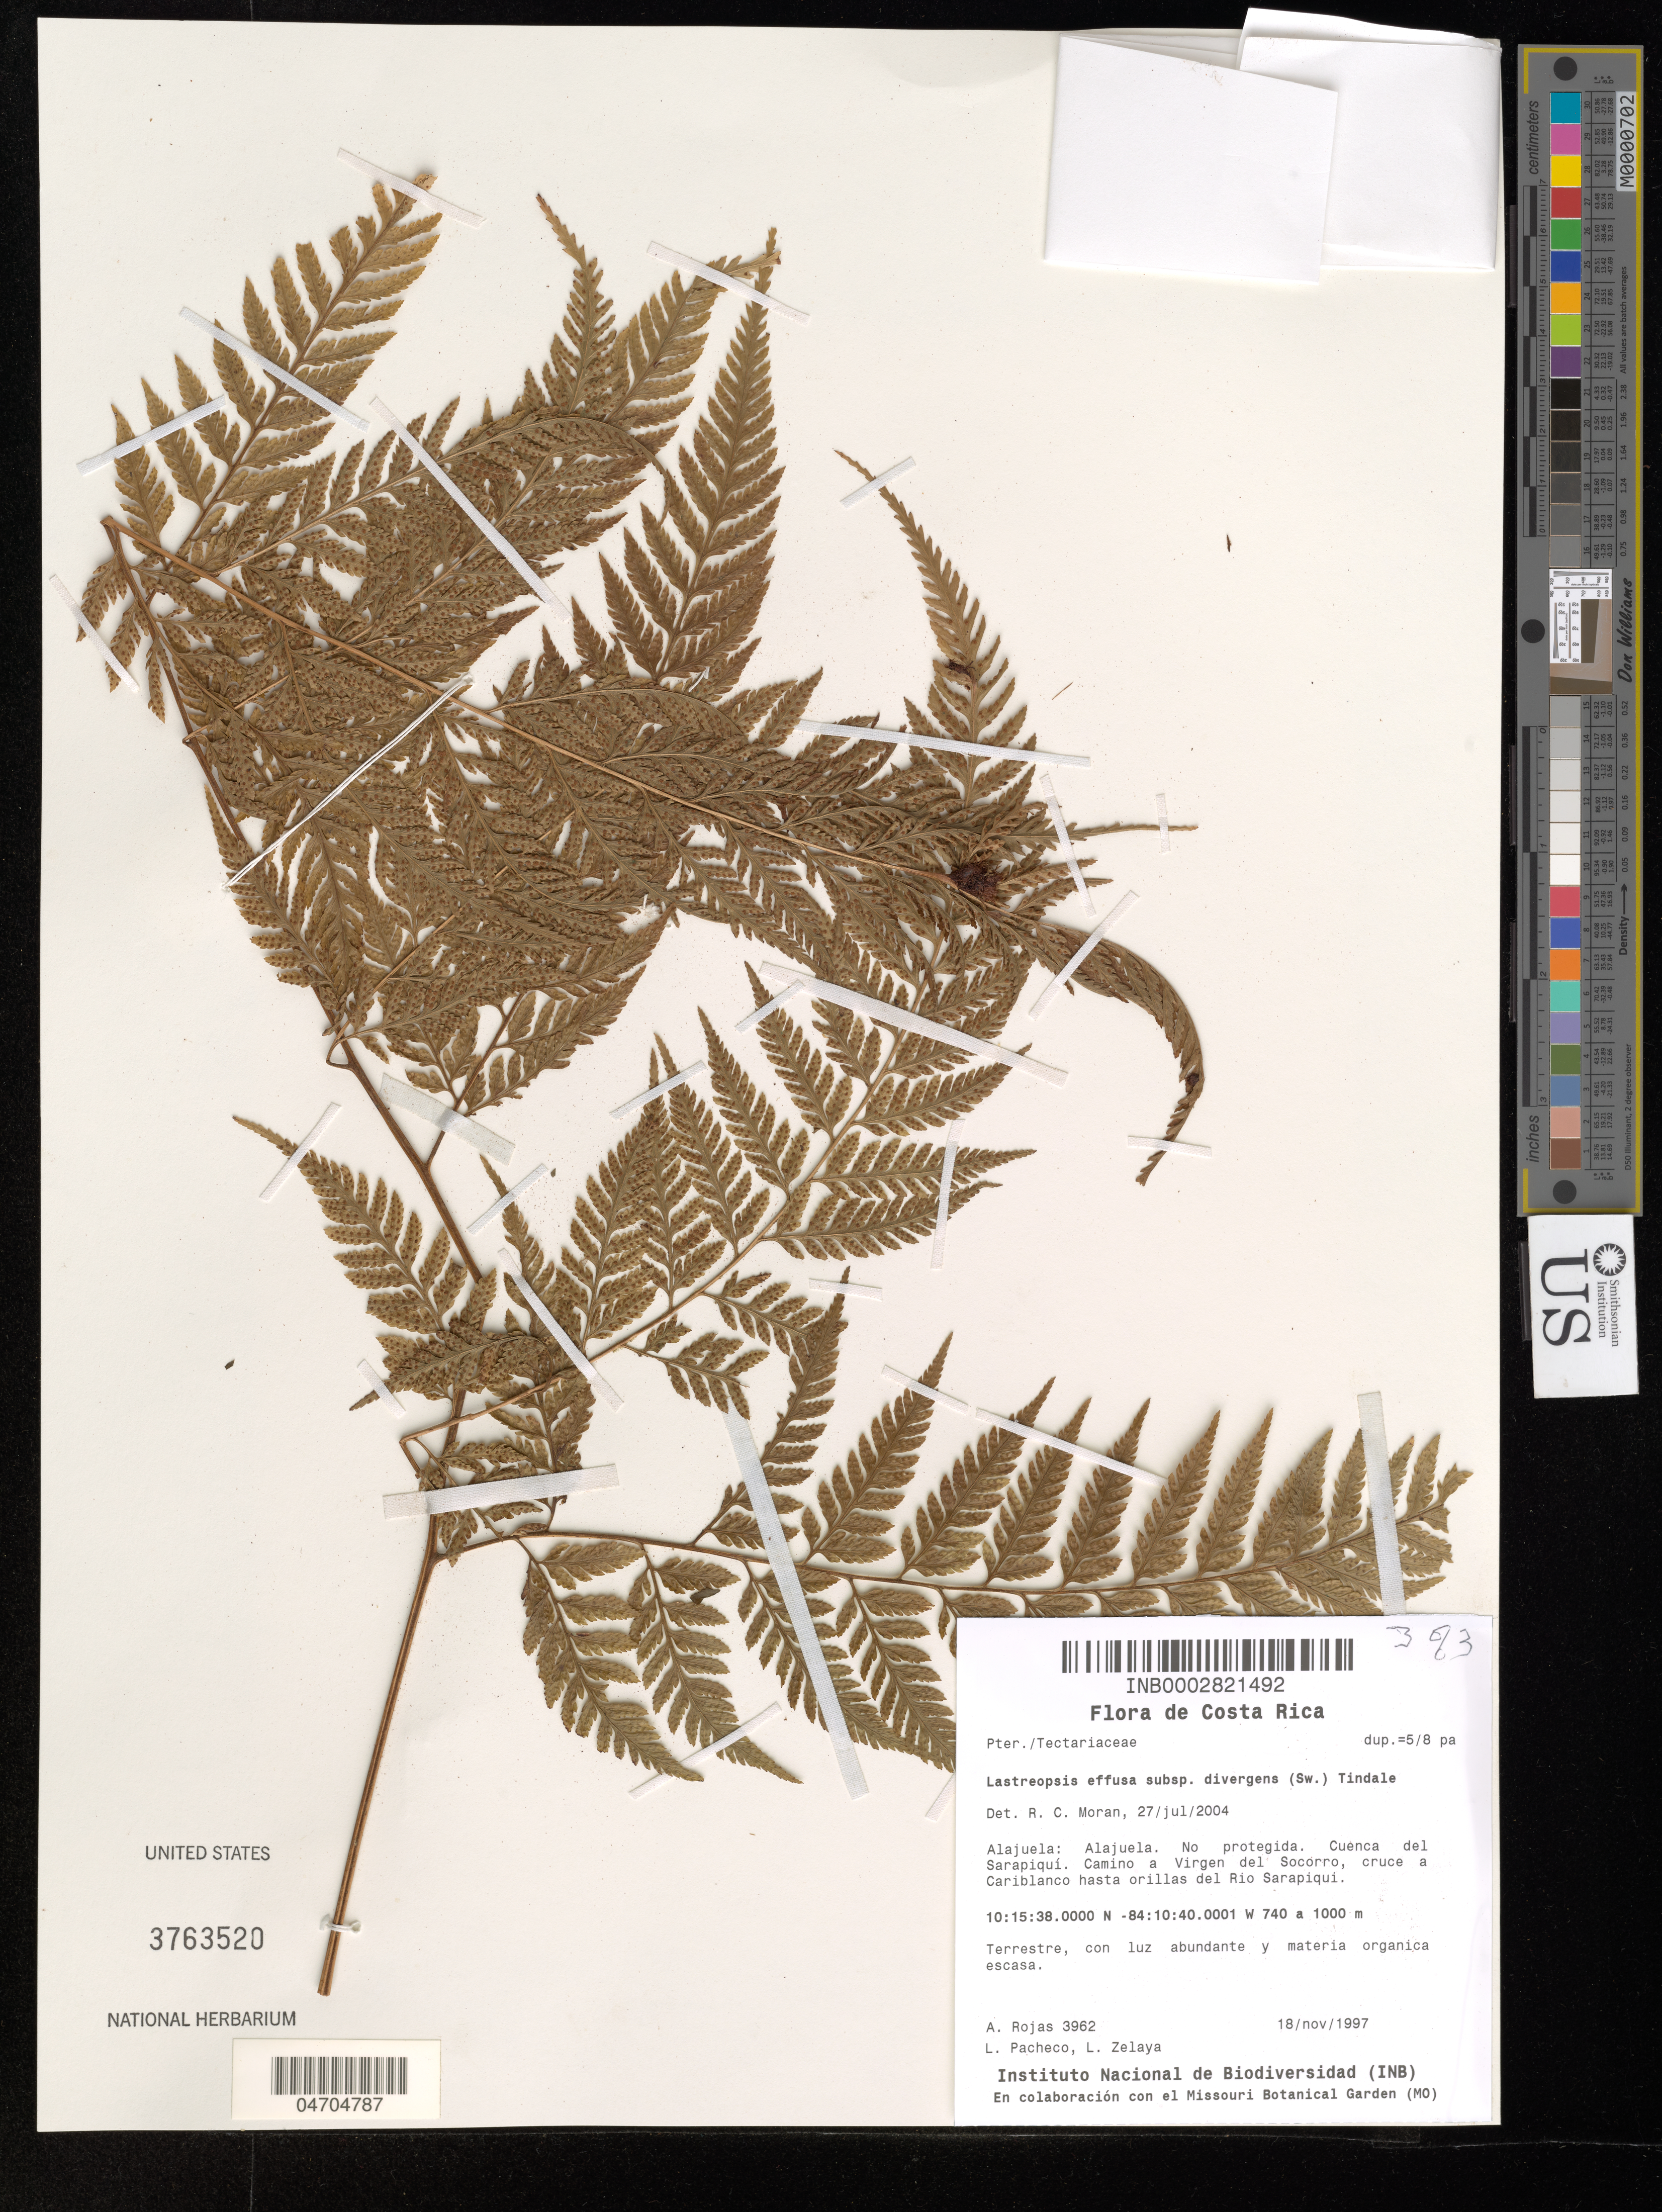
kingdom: Plantae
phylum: Tracheophyta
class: Polypodiopsida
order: Polypodiales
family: Dryopteridaceae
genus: Parapolystichum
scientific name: Parapolystichum effusum var. divergens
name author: (Willd. ex Schkuhr) Abbiatti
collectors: A. Rojas, L. Pacheco & L. Zelaya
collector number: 3962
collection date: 1997-11-18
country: Costa Rica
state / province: Alajuela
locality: Alajuela. No protegida. Cuenca del Sarapiquí. Camino a Virgen del Socorro, cruce del Cariblanco hasta orillas del Rio Sarapiqui.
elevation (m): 740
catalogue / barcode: US 3763520